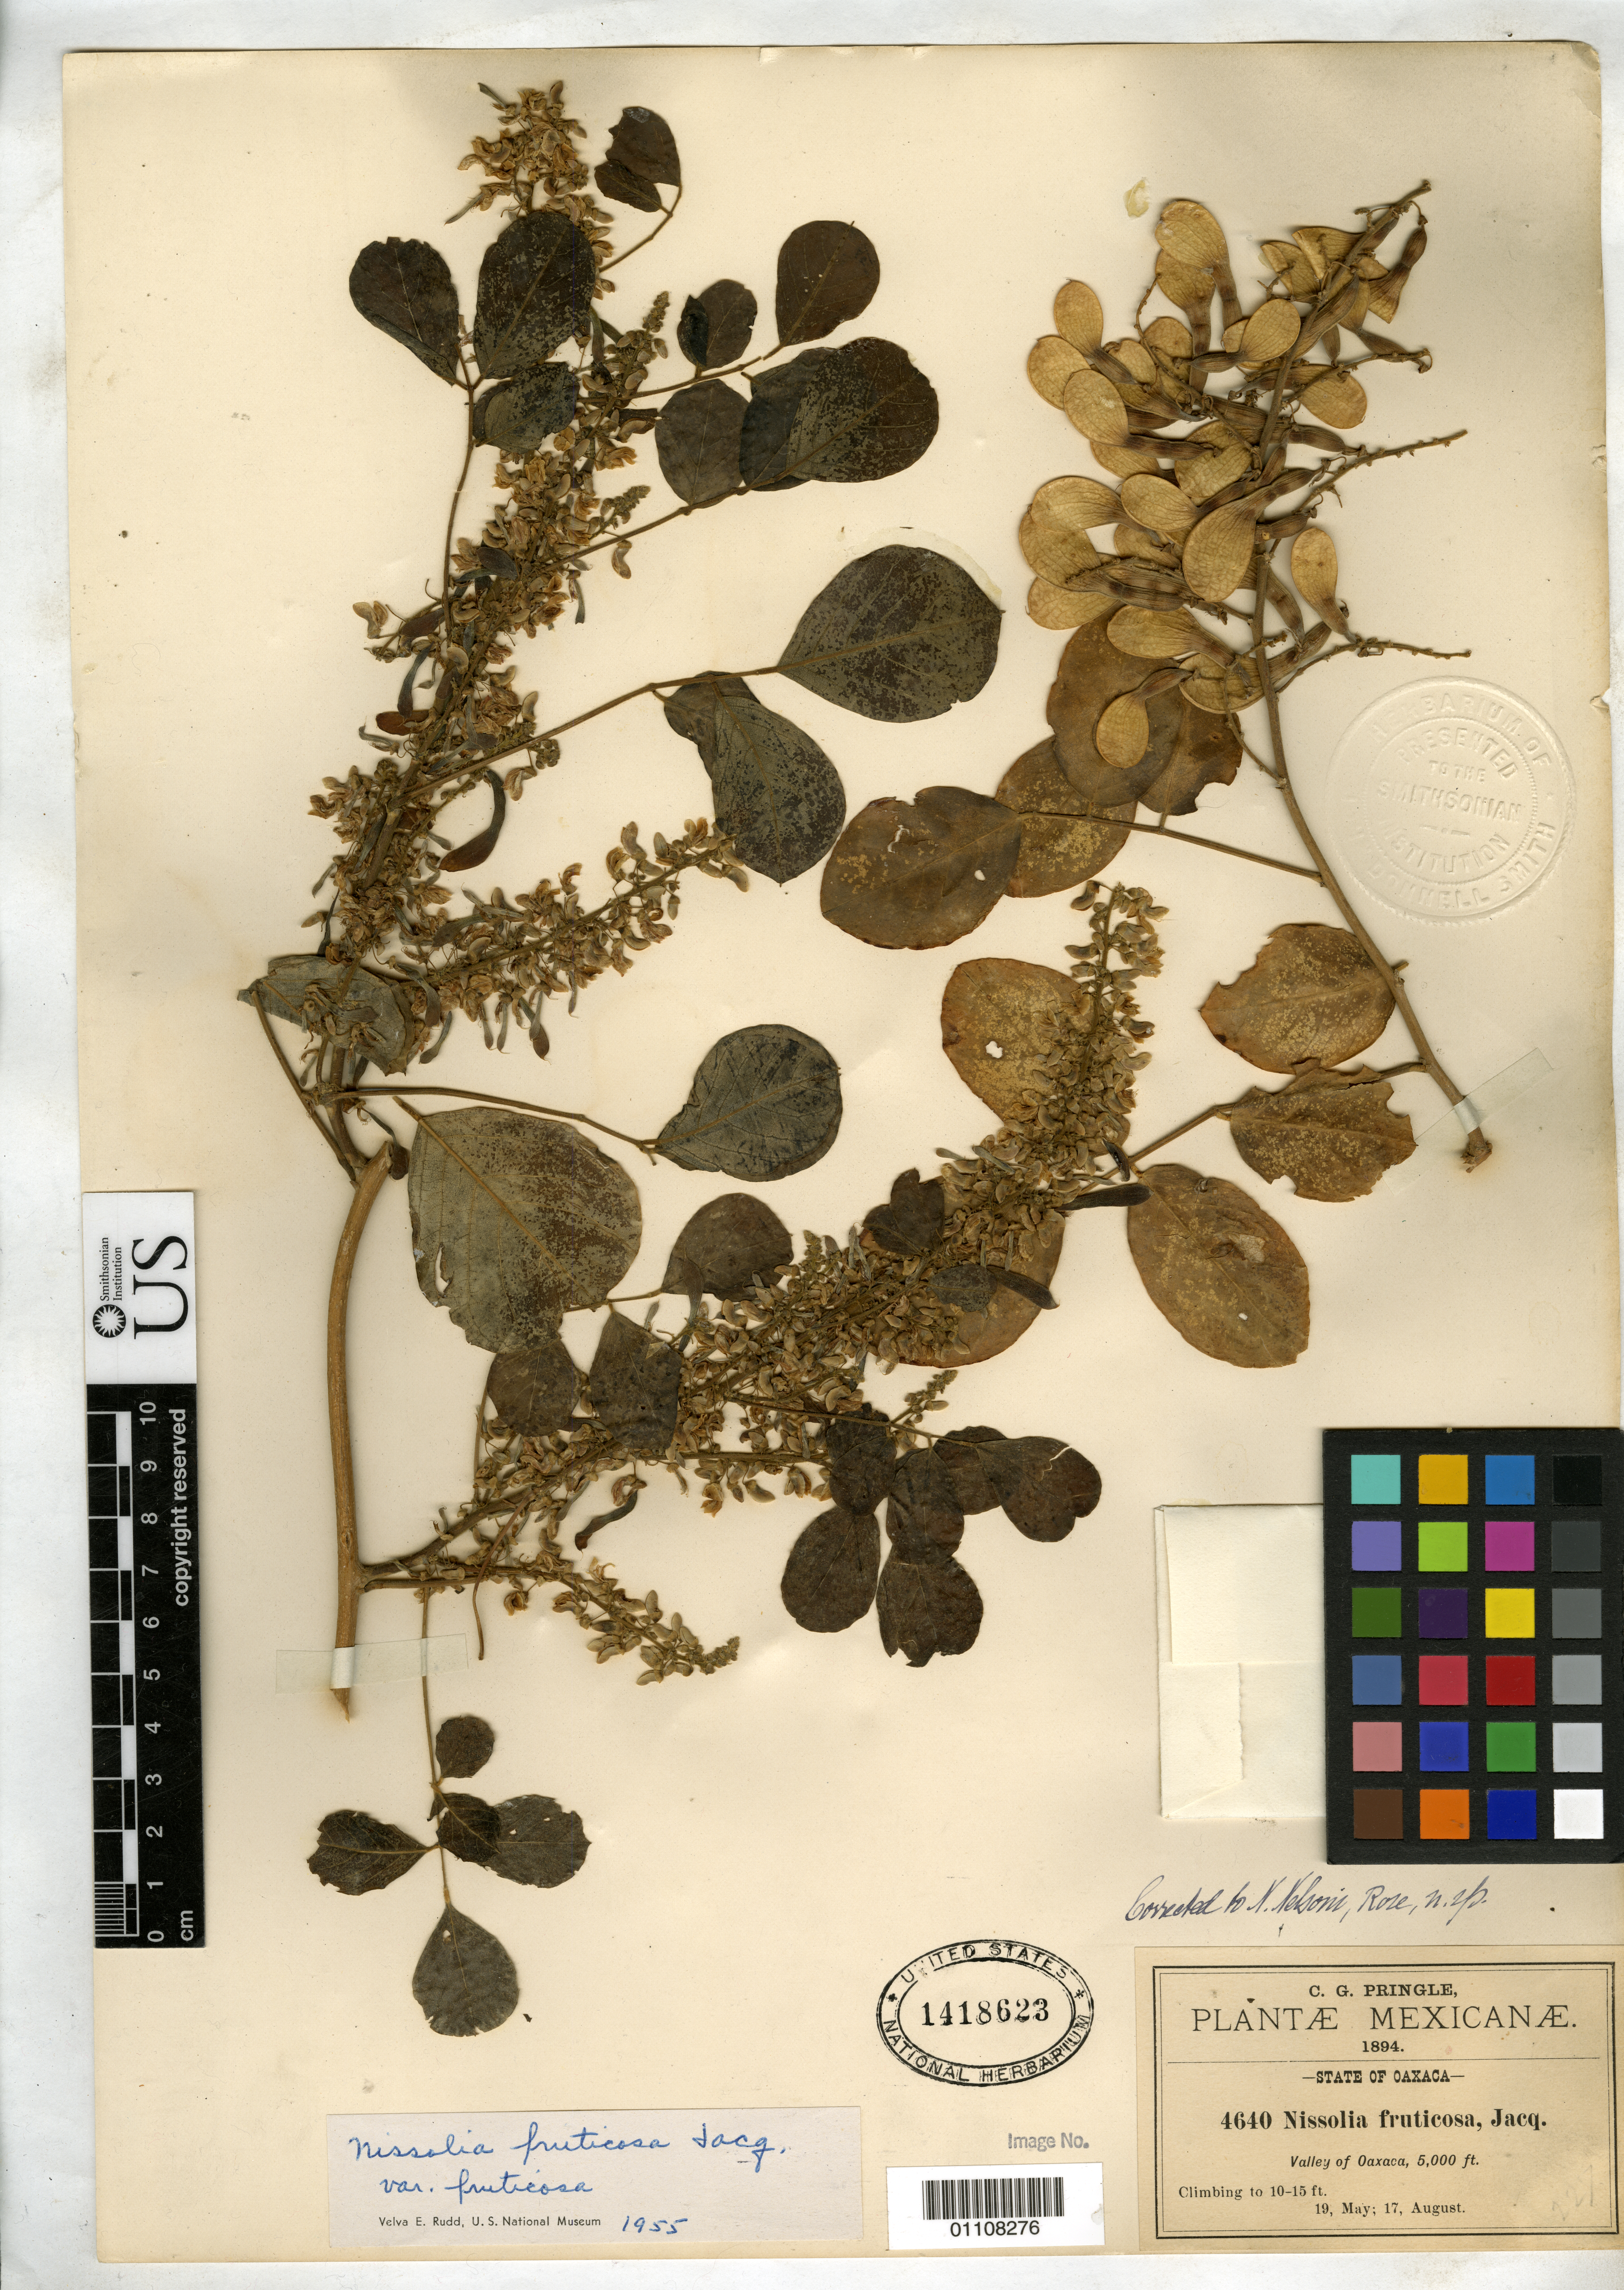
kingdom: Plantae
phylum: Tracheophyta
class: Magnoliopsida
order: Fabales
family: Fabaceae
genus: Nissolia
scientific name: Nissolia nelsonii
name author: Rose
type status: Syntype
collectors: C. G. Pringle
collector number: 4640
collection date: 1894-05-19/1894-08-17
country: Mexico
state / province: Oaxaca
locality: Valley of Oaxaca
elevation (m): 1524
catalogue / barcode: US 1418623